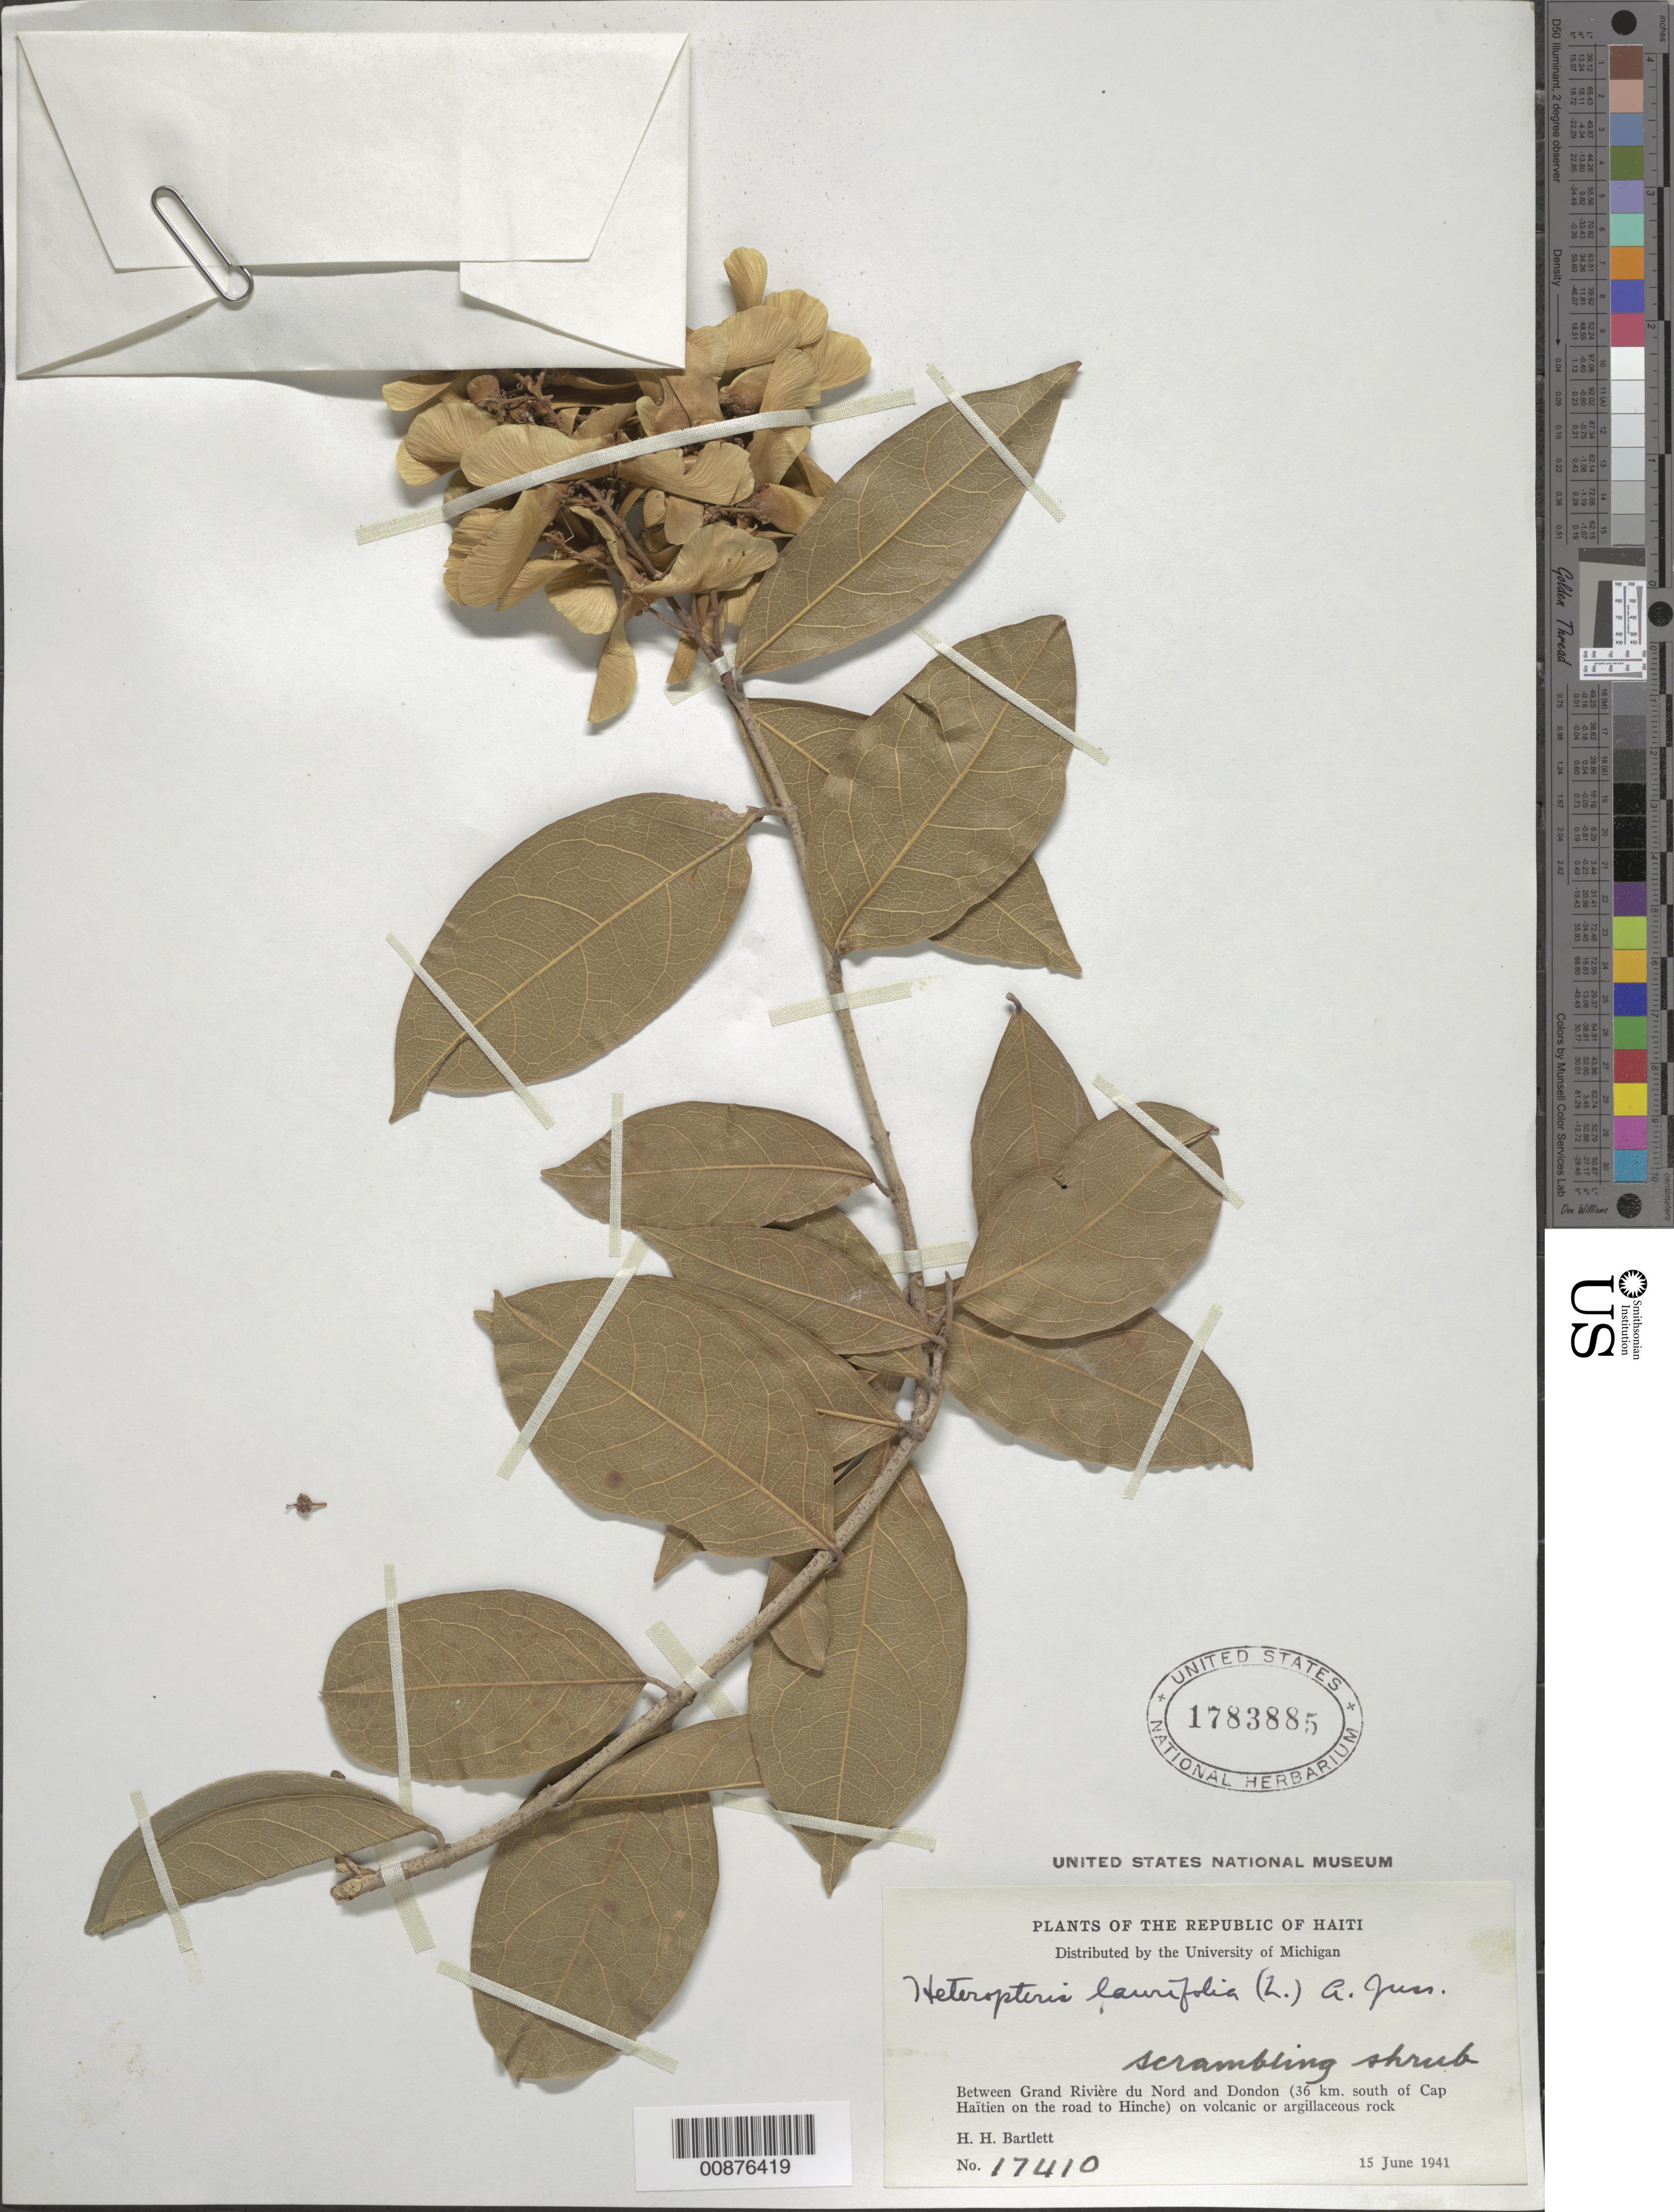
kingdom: Plantae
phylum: Tracheophyta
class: Magnoliopsida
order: Malpighiales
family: Malpighiaceae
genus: Heteropterys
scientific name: Heteropterys laurifolia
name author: (L.) A. Juss.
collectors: H. H. Bartlett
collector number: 17410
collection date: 1941-06-15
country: Haiti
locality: Between Grand Rivière du Nord and Dondon (36 km. south of Cap Haïtien on the road to Hinche).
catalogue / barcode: US 1783885